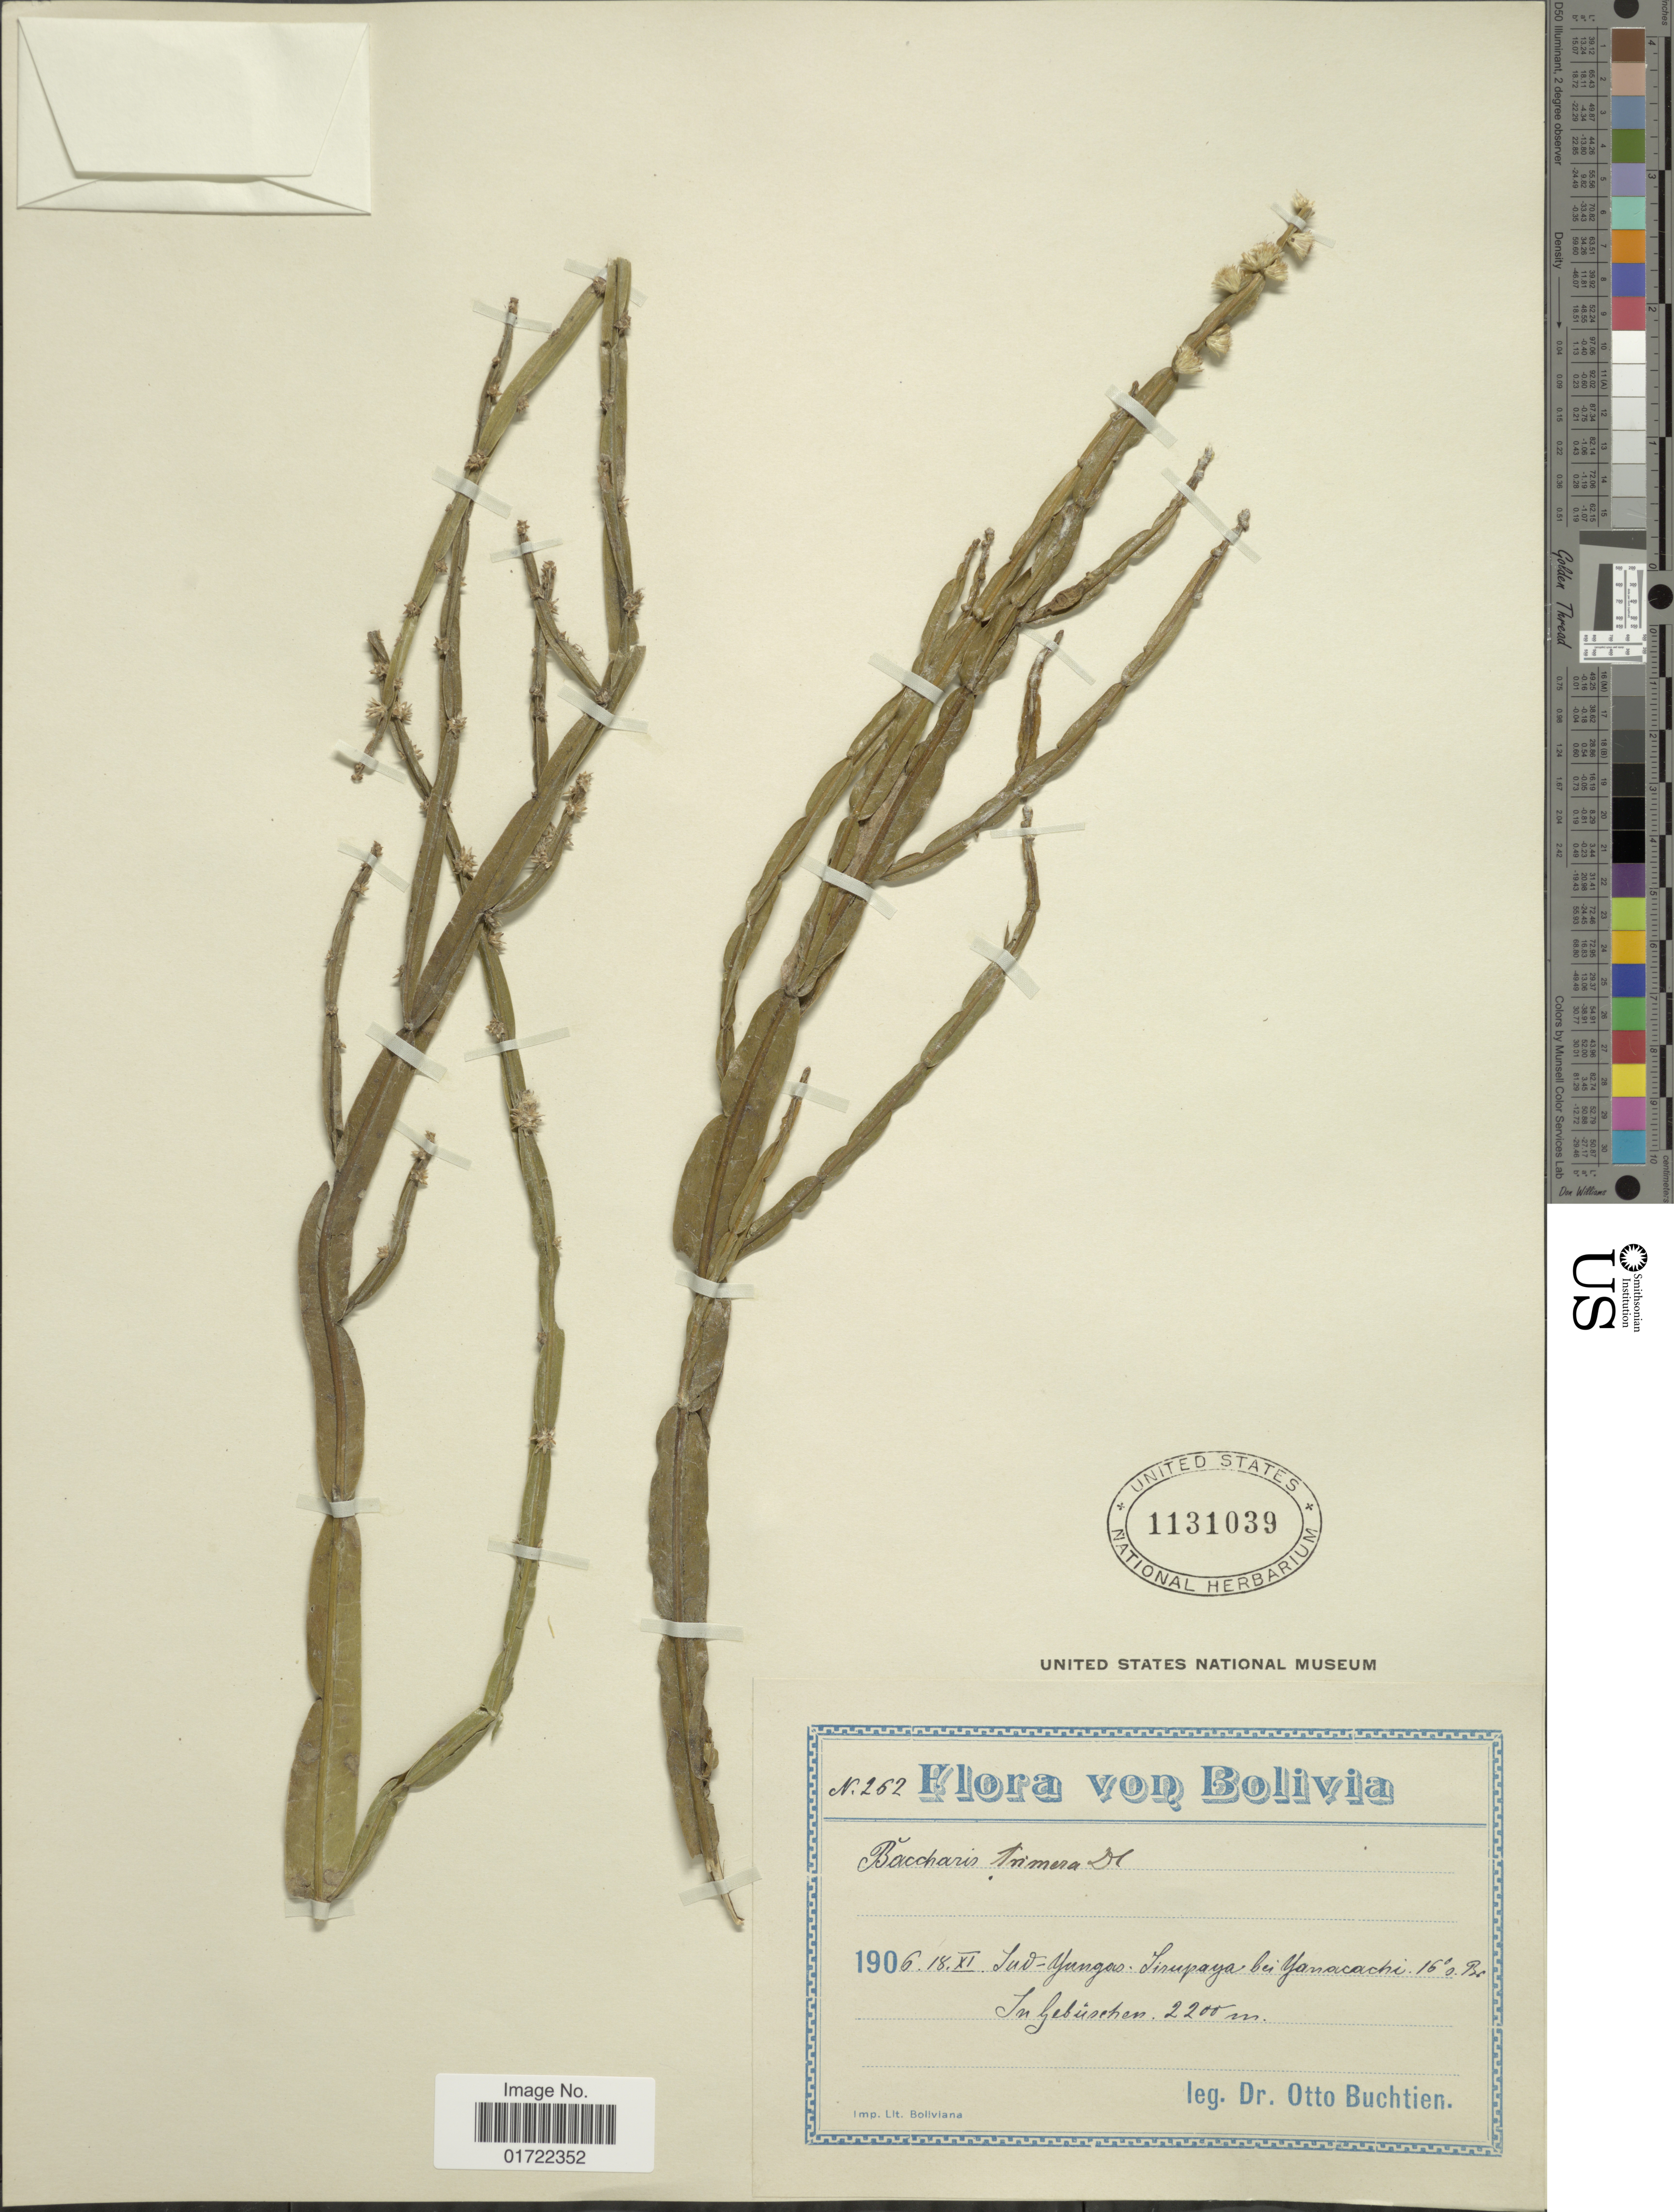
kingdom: Plantae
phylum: Tracheophyta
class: Magnoliopsida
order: Asterales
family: Asteraceae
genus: Baccharis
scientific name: Baccharis genistelloides var. trimera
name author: (Less.) Baker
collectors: O. Buchtien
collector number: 262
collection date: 1906-11-18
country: Bolivia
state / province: La Paz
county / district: Sud Yungas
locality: Yanacachi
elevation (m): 2200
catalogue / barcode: US 1131039